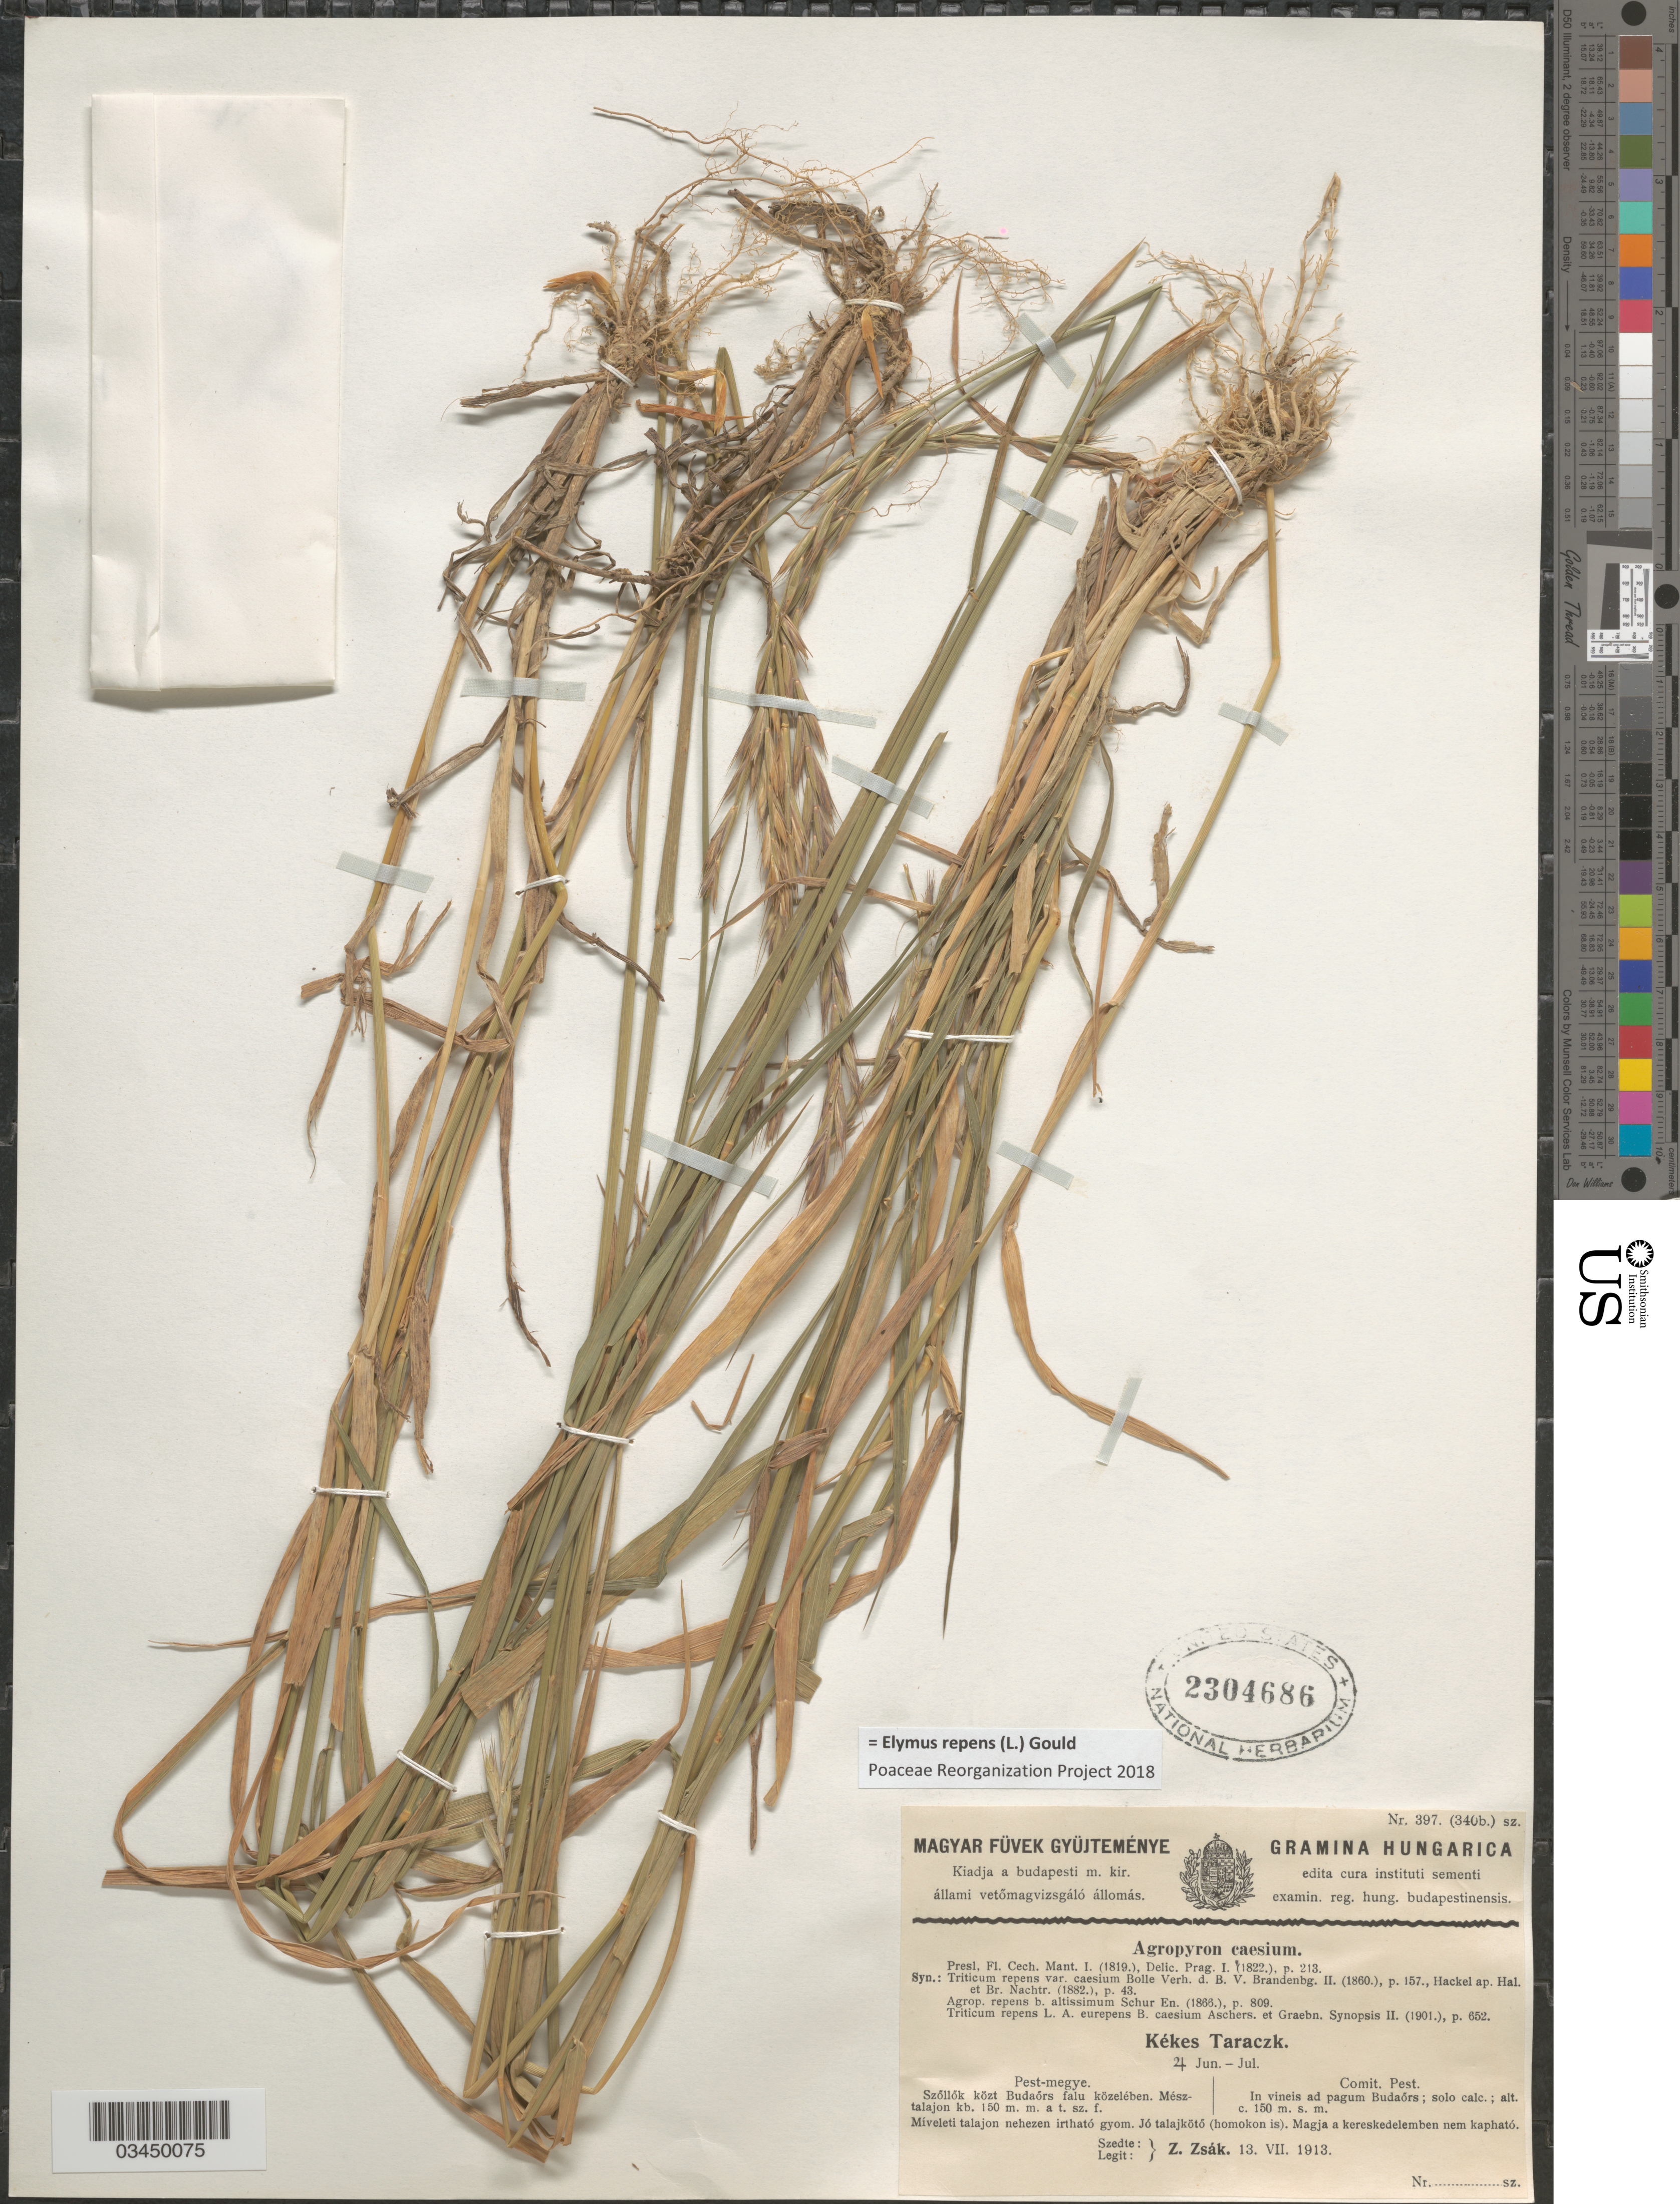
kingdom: Plantae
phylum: Tracheophyta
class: Liliopsida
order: Poales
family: Poaceae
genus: Elymus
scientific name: Elymus repens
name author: (L.) Gould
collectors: Z. Zsak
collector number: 397(340b)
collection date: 1913-07-13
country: Hungary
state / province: Pest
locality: Comit. Pest. In vineis ad pagum Budaórs.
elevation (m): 150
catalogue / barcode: US 2304686